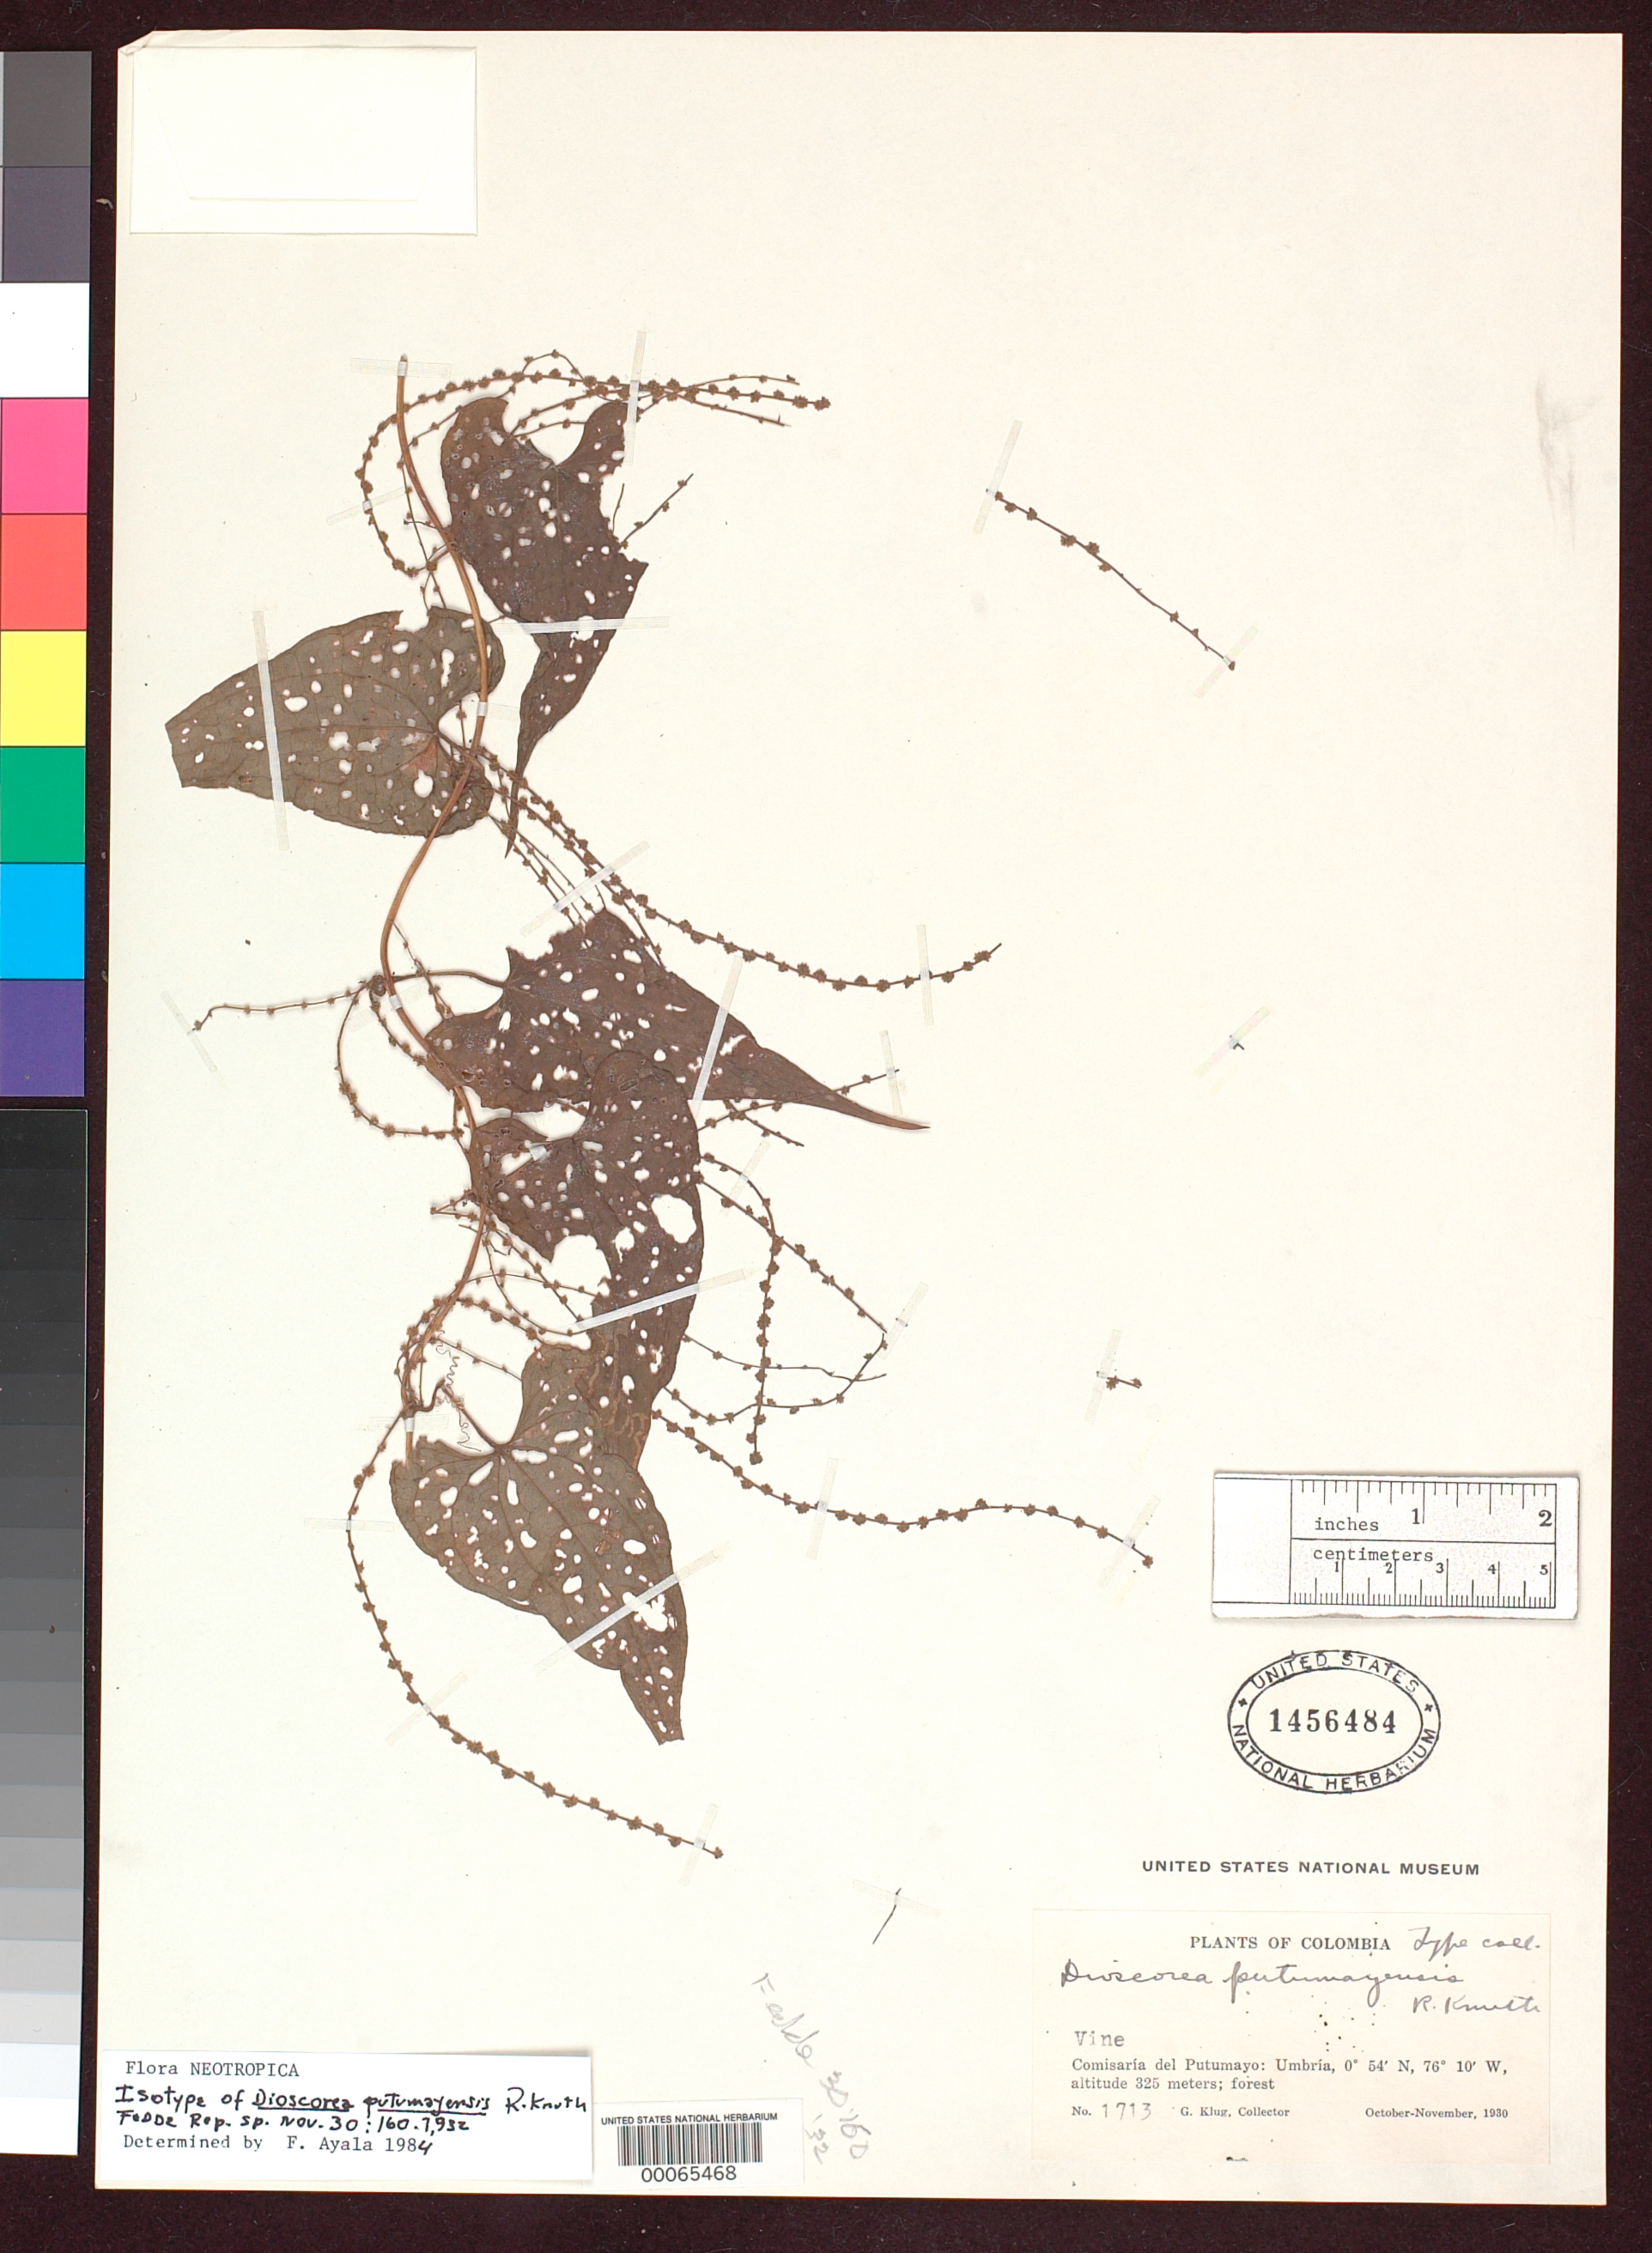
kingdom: Plantae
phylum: Tracheophyta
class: Liliopsida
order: Dioscoreales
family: Dioscoreaceae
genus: Dioscorea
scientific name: Dioscorea putumayensis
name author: R. Knuth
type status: Isotype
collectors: G. Klug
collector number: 1713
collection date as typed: Oct 1930 to -- Nov 1930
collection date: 1930-10/1930-11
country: Colombia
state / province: Putumayo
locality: Umbria.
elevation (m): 325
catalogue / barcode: US 1456484